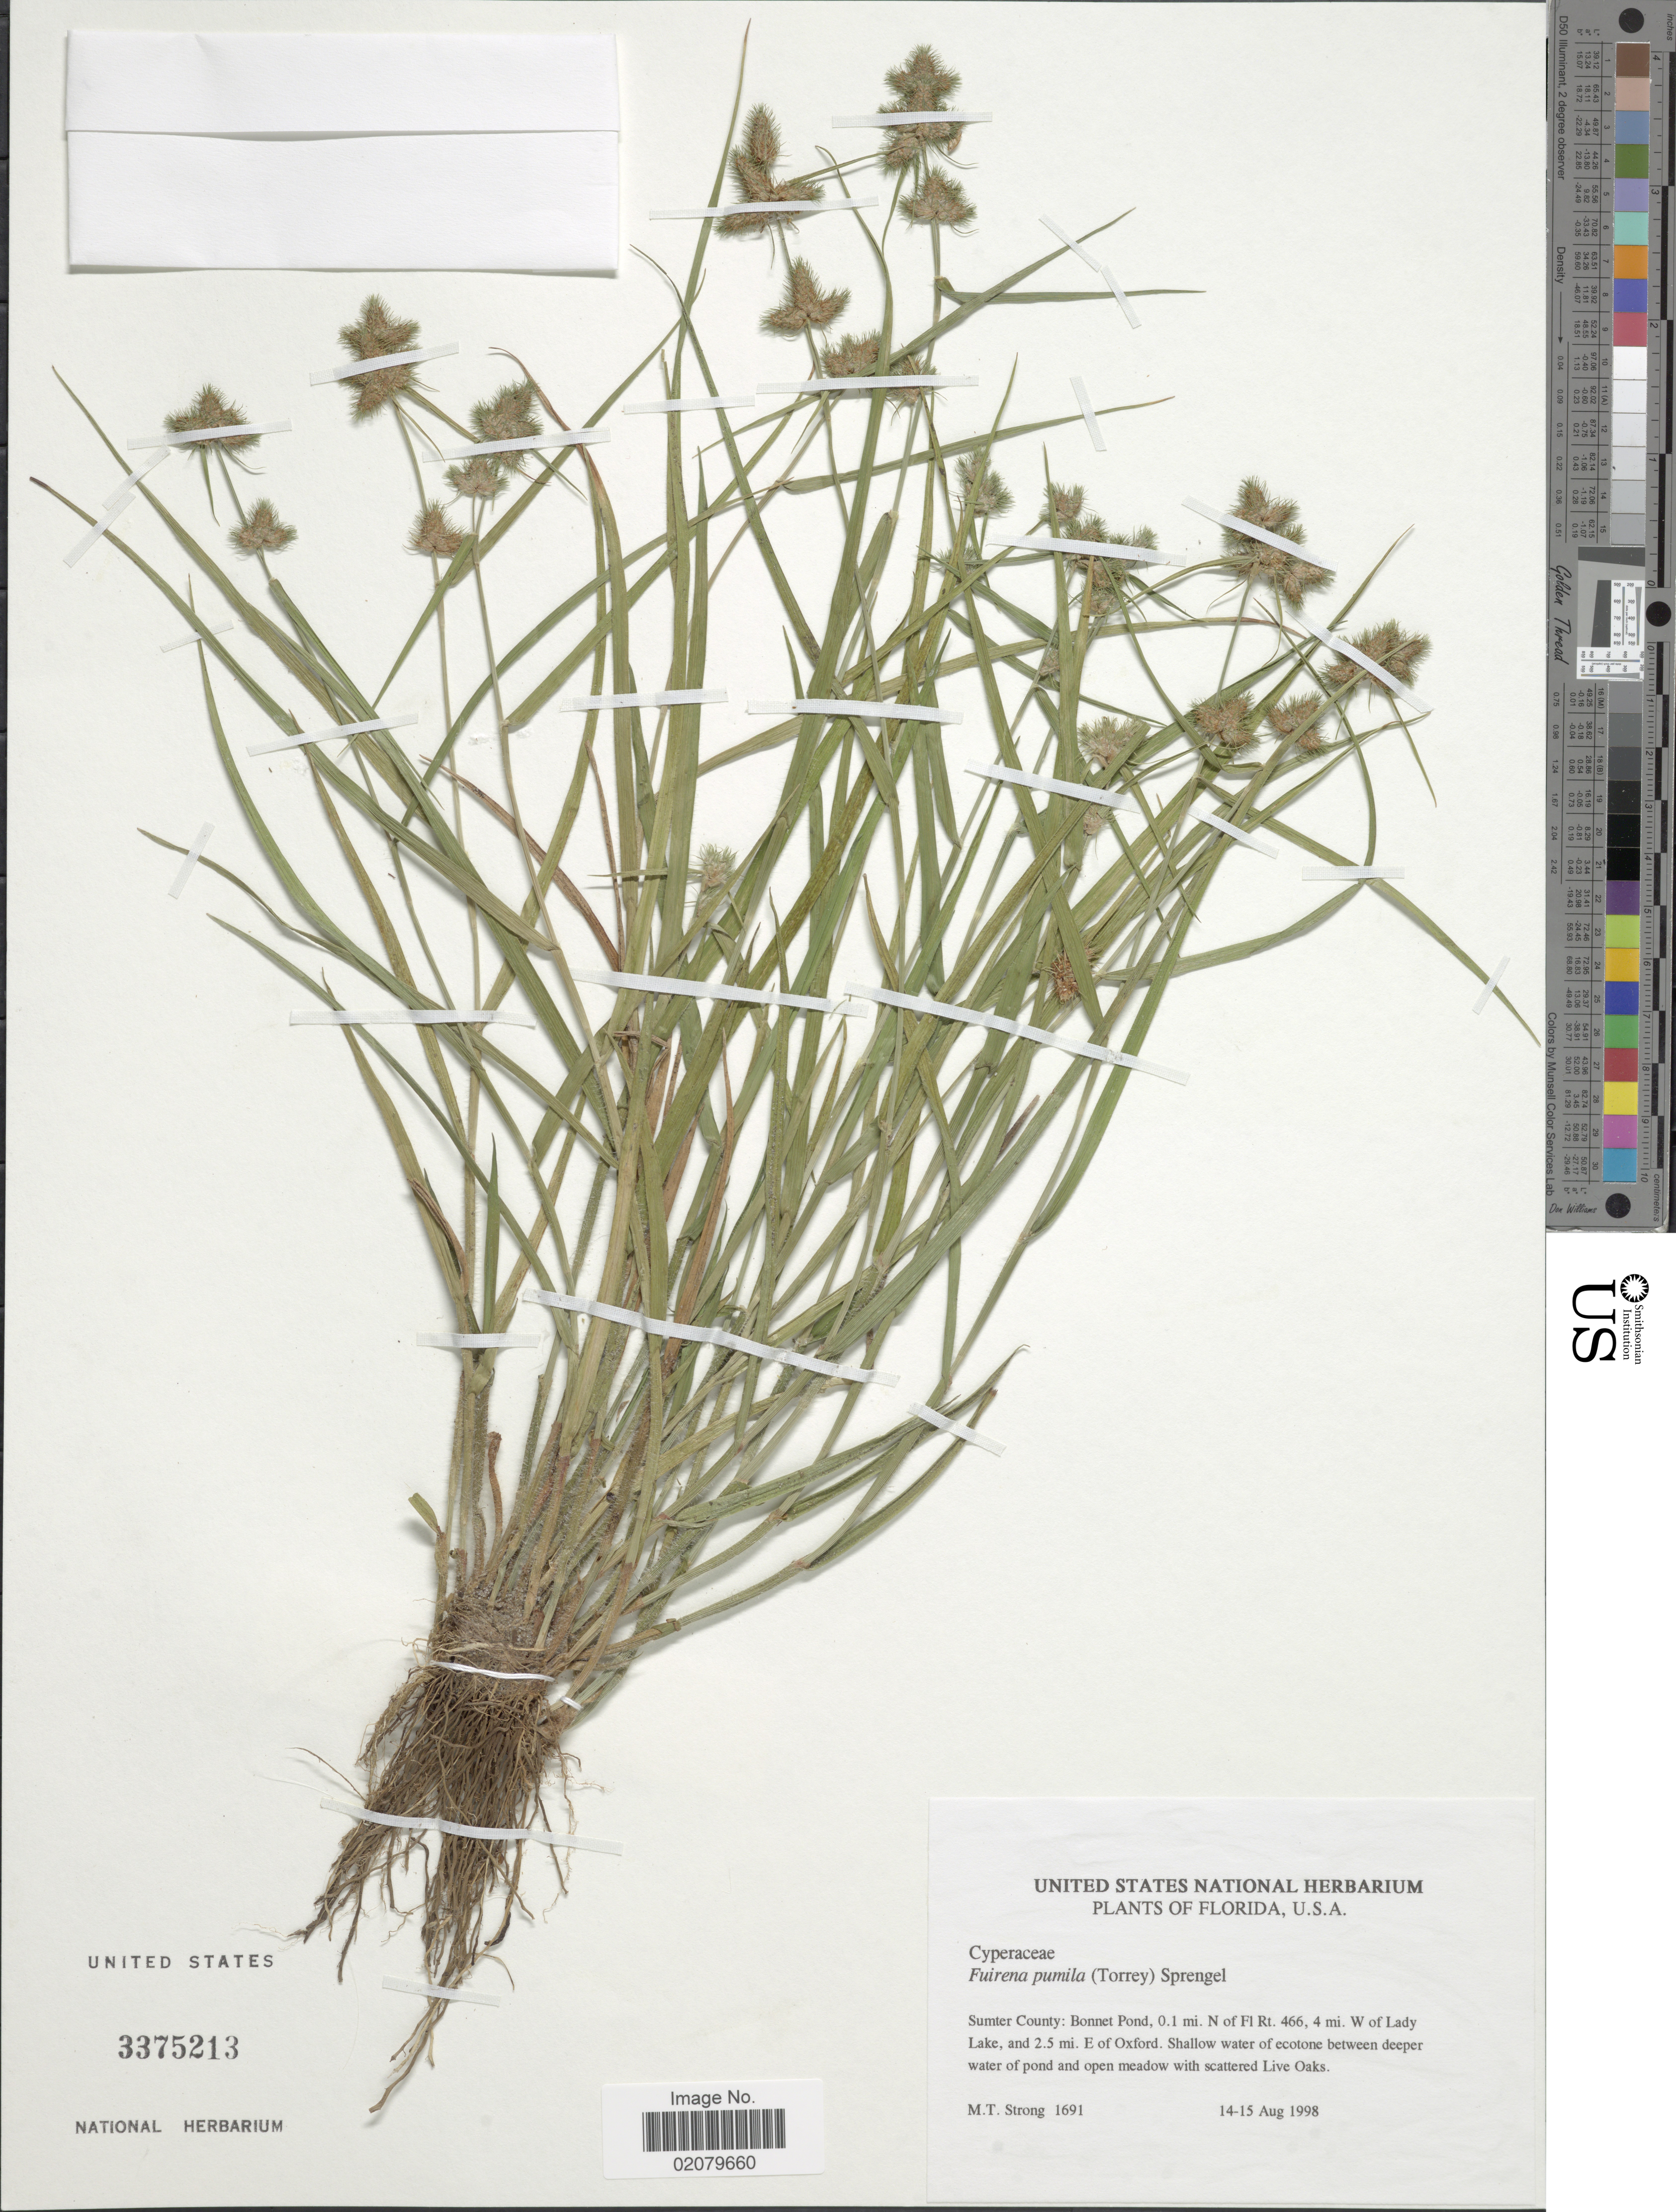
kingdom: Plantae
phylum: Tracheophyta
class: Liliopsida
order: Poales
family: Cyperaceae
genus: Fuirena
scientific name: Fuirena pumila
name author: (Torr.) Spreng.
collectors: M. T. Strong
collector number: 1691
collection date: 1998-08-14/1998-08-15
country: United States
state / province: Florida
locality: Sumter County: Bonnet Pond, 0.1 mi. N of Fl. Rt. 466, 4 mi. W of Lady Lake, and 2.5 mi E. of Oxford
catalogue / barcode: US 3375213